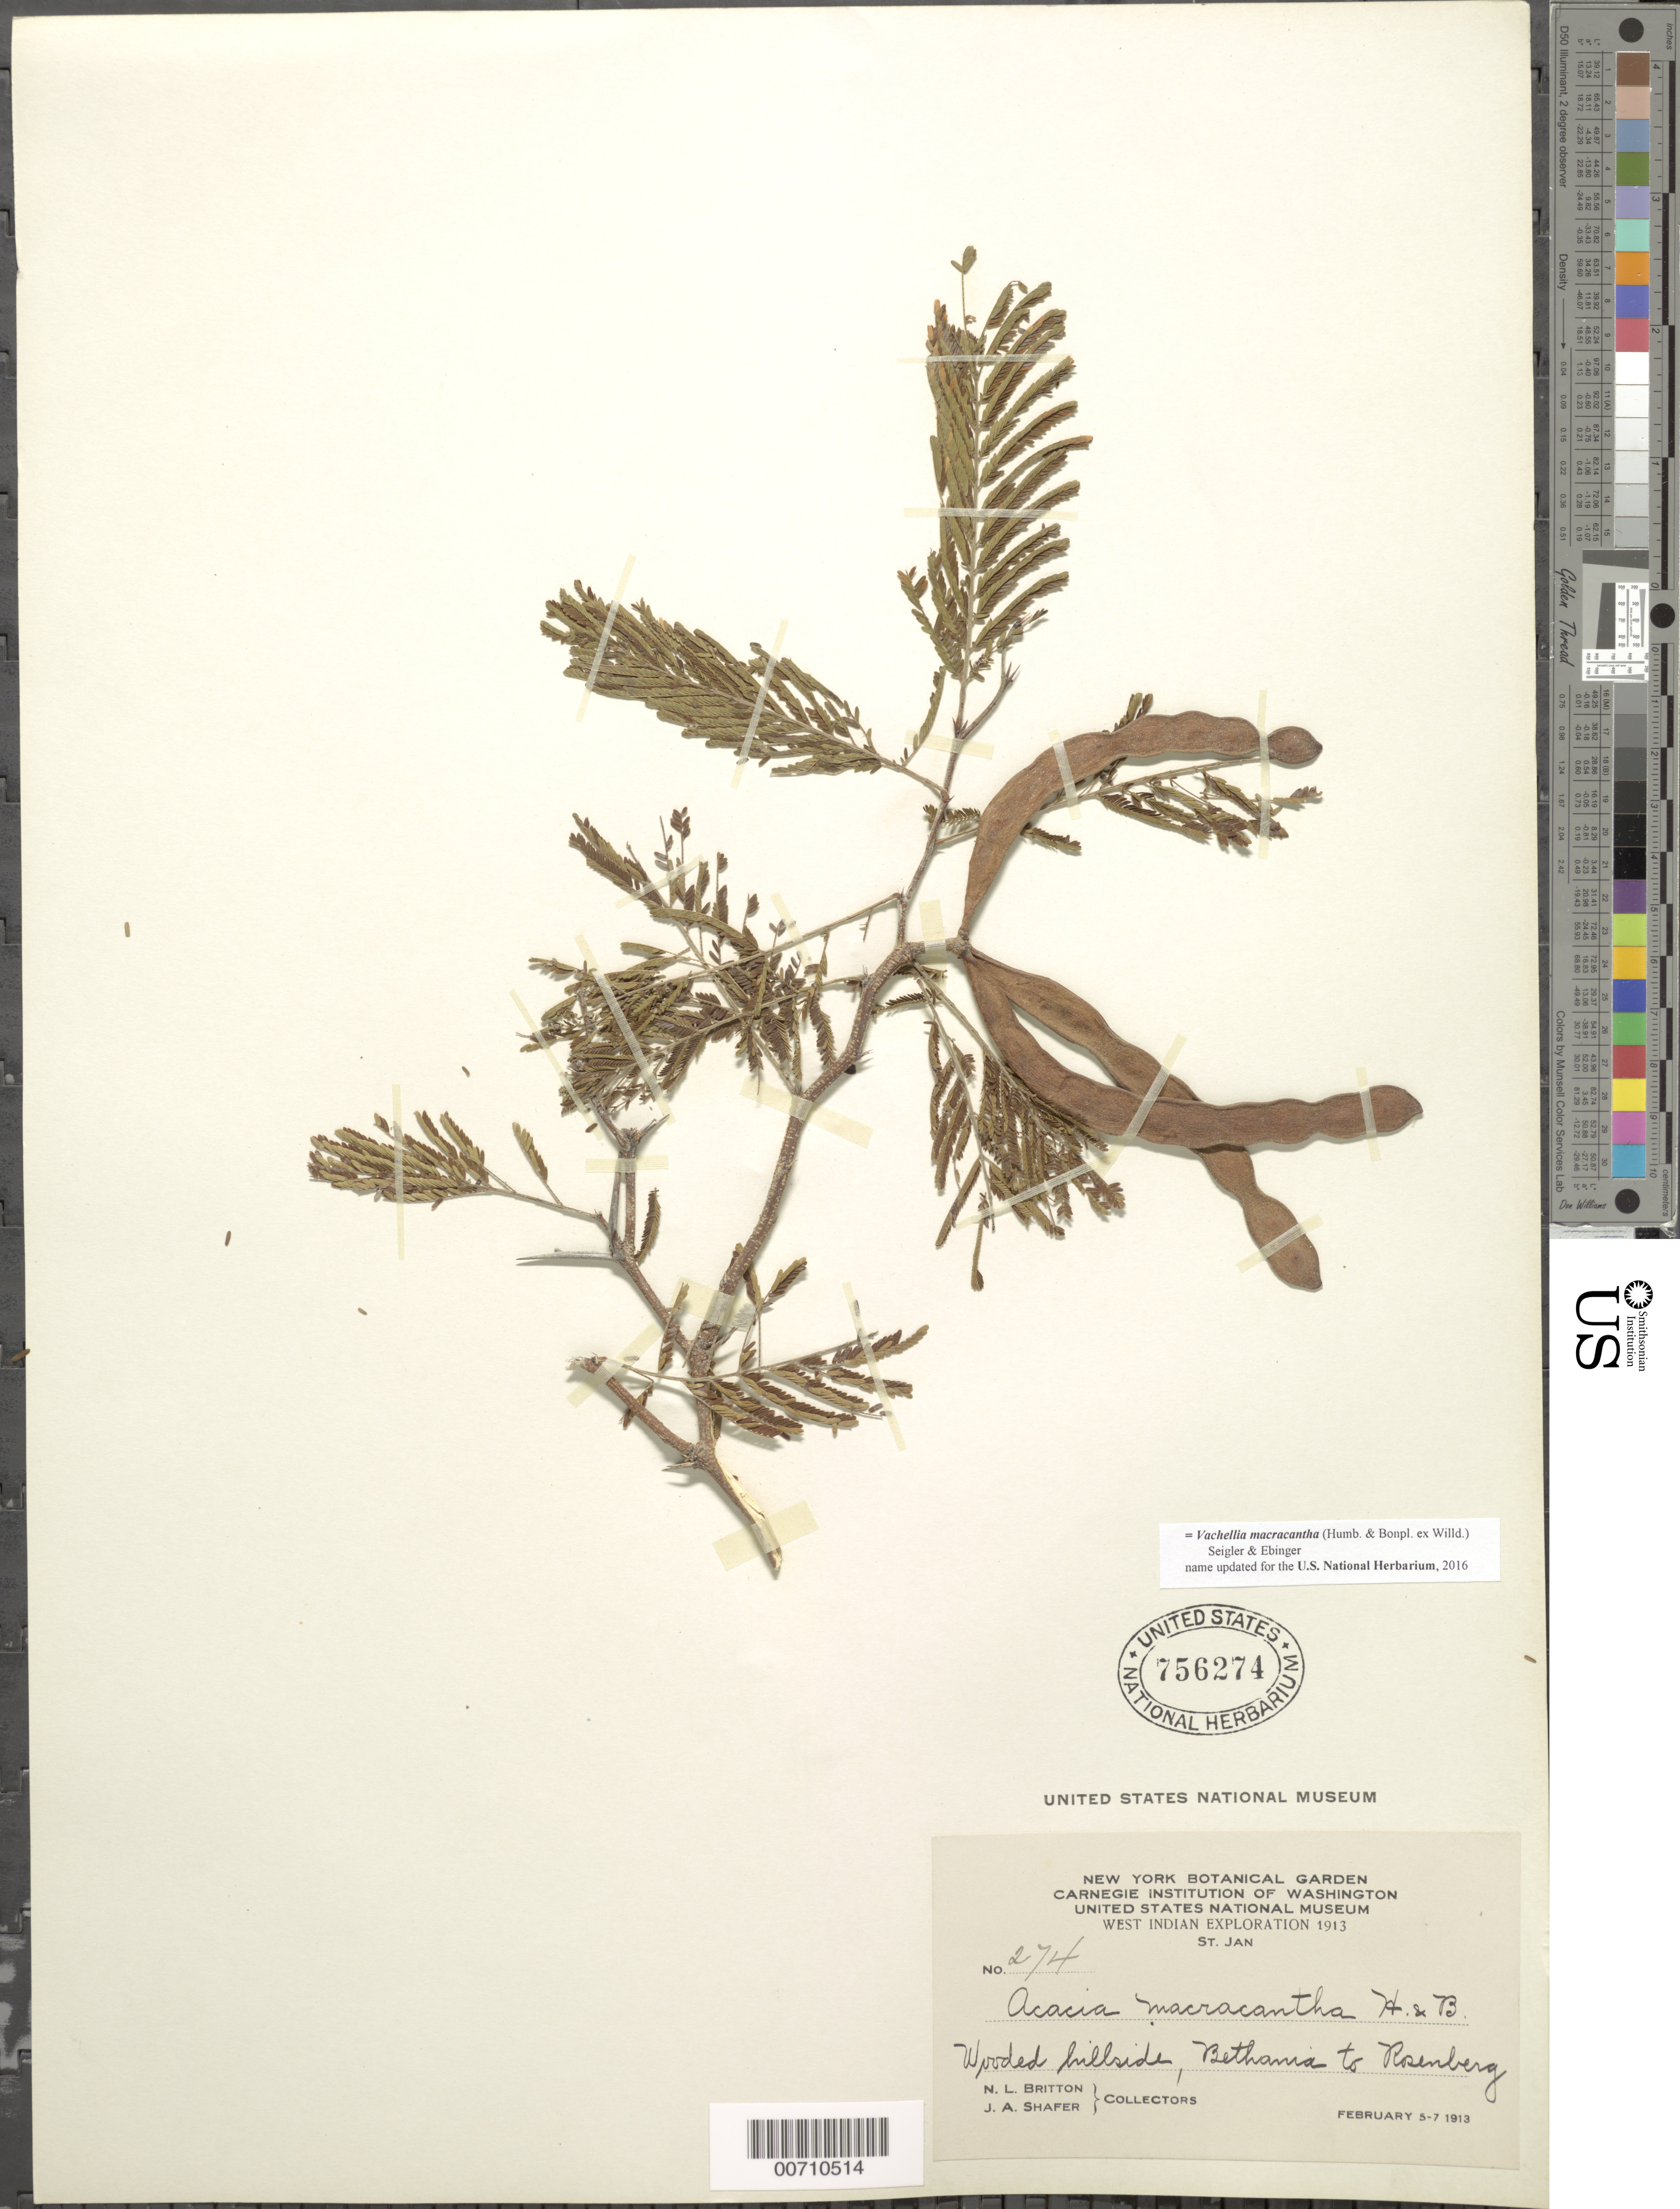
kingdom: Plantae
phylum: Tracheophyta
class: Magnoliopsida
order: Fabales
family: Fabaceae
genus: Vachellia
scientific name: Vachellia macracantha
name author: (Humb. & Bonpl. ex Willd.) Seigler & Ebinger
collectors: N. Britton & J. A. Shafer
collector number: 274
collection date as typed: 05 Feb 1913 to 07 Feb 1913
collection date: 1913-02-05/1913-02-07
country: U.S. Virgin Islands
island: St. John Island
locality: Bethania to Rosenberg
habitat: Wooded hillside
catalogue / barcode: US 756274